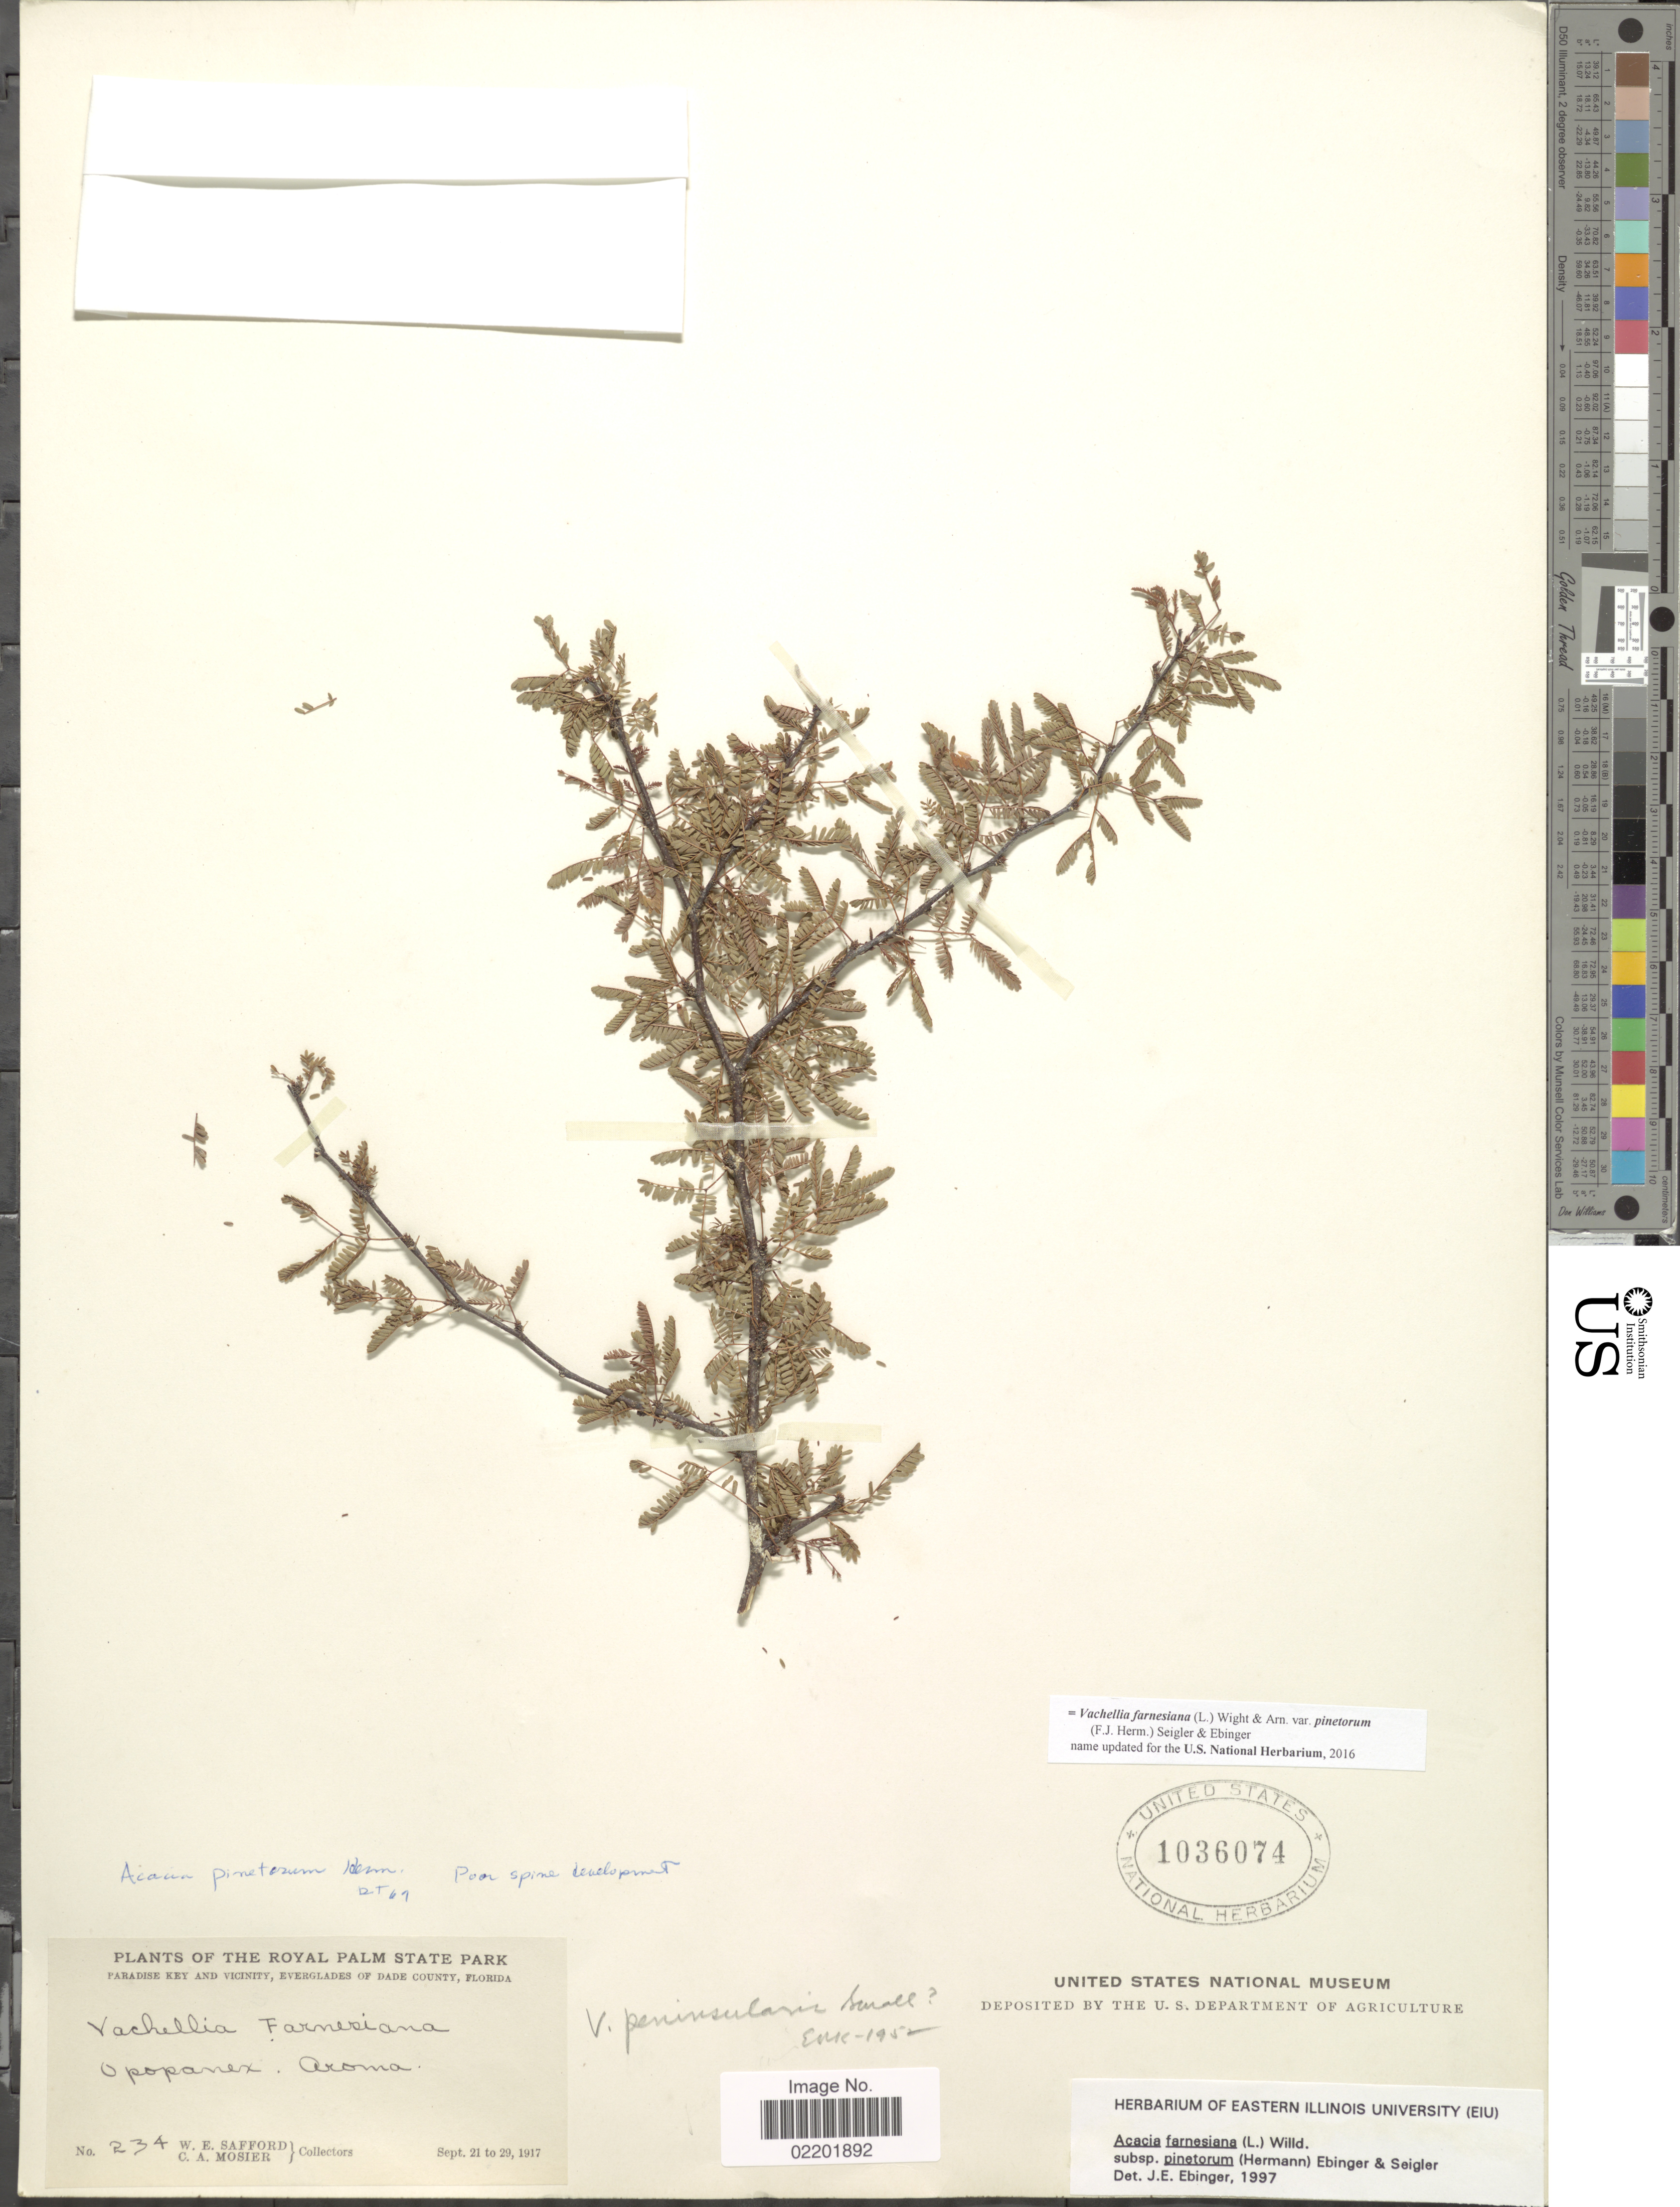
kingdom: Plantae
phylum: Tracheophyta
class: Magnoliopsida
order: Fabales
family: Fabaceae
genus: Vachellia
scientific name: Vachellia farnesiana var. farnesiana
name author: (L.) Wight & Arn.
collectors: W. E. Safford & C. A. Mosier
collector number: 234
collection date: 1917-09-21/1917-09-29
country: United States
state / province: Florida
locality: Royal Palm State Park, Opopanex, Aroma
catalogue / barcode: US 1036074